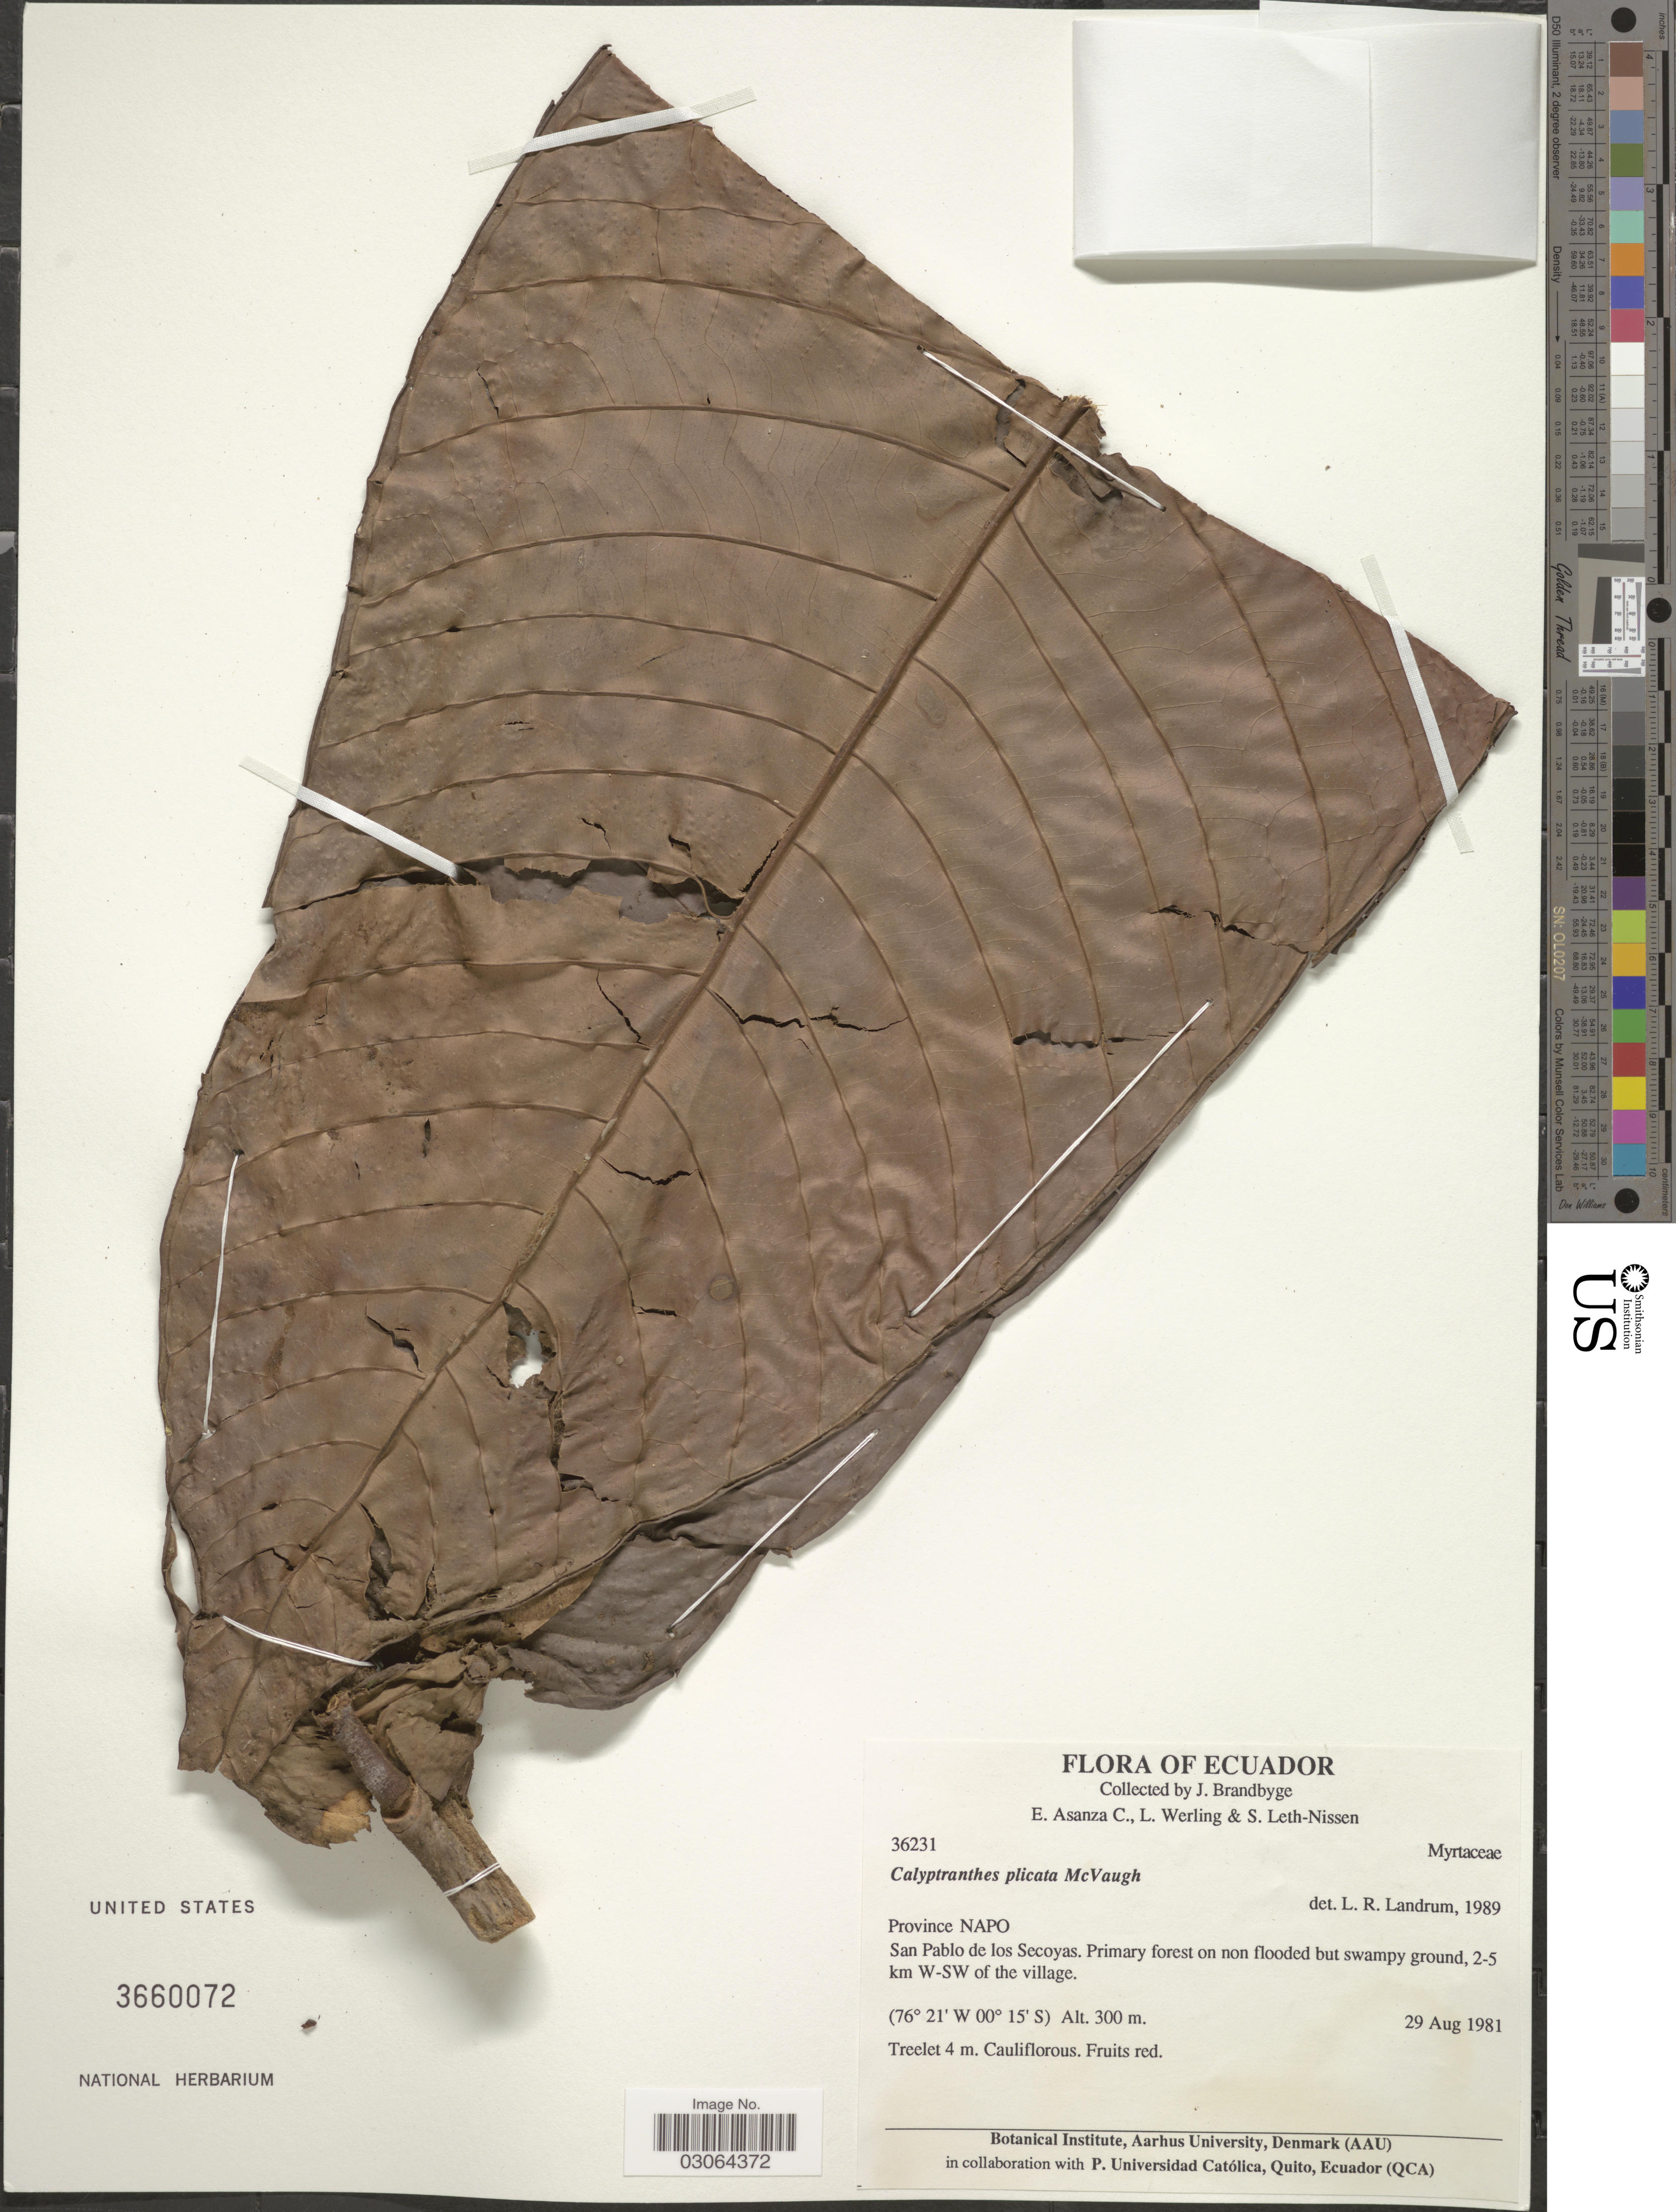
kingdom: Plantae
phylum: Tracheophyta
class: Magnoliopsida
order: Myrtales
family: Myrtaceae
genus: Myrcia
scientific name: Myrcia plicata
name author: A.R. Lourenço & E. Lucas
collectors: J. Brandbyge, E. Asanza C., L. Werling & S. Leth-Nissen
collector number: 36231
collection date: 1981-08-29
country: Ecuador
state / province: Napo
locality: San Pablo de los Secoyas, 2-5 km W-SW of the village.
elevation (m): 300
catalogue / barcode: US 3660072